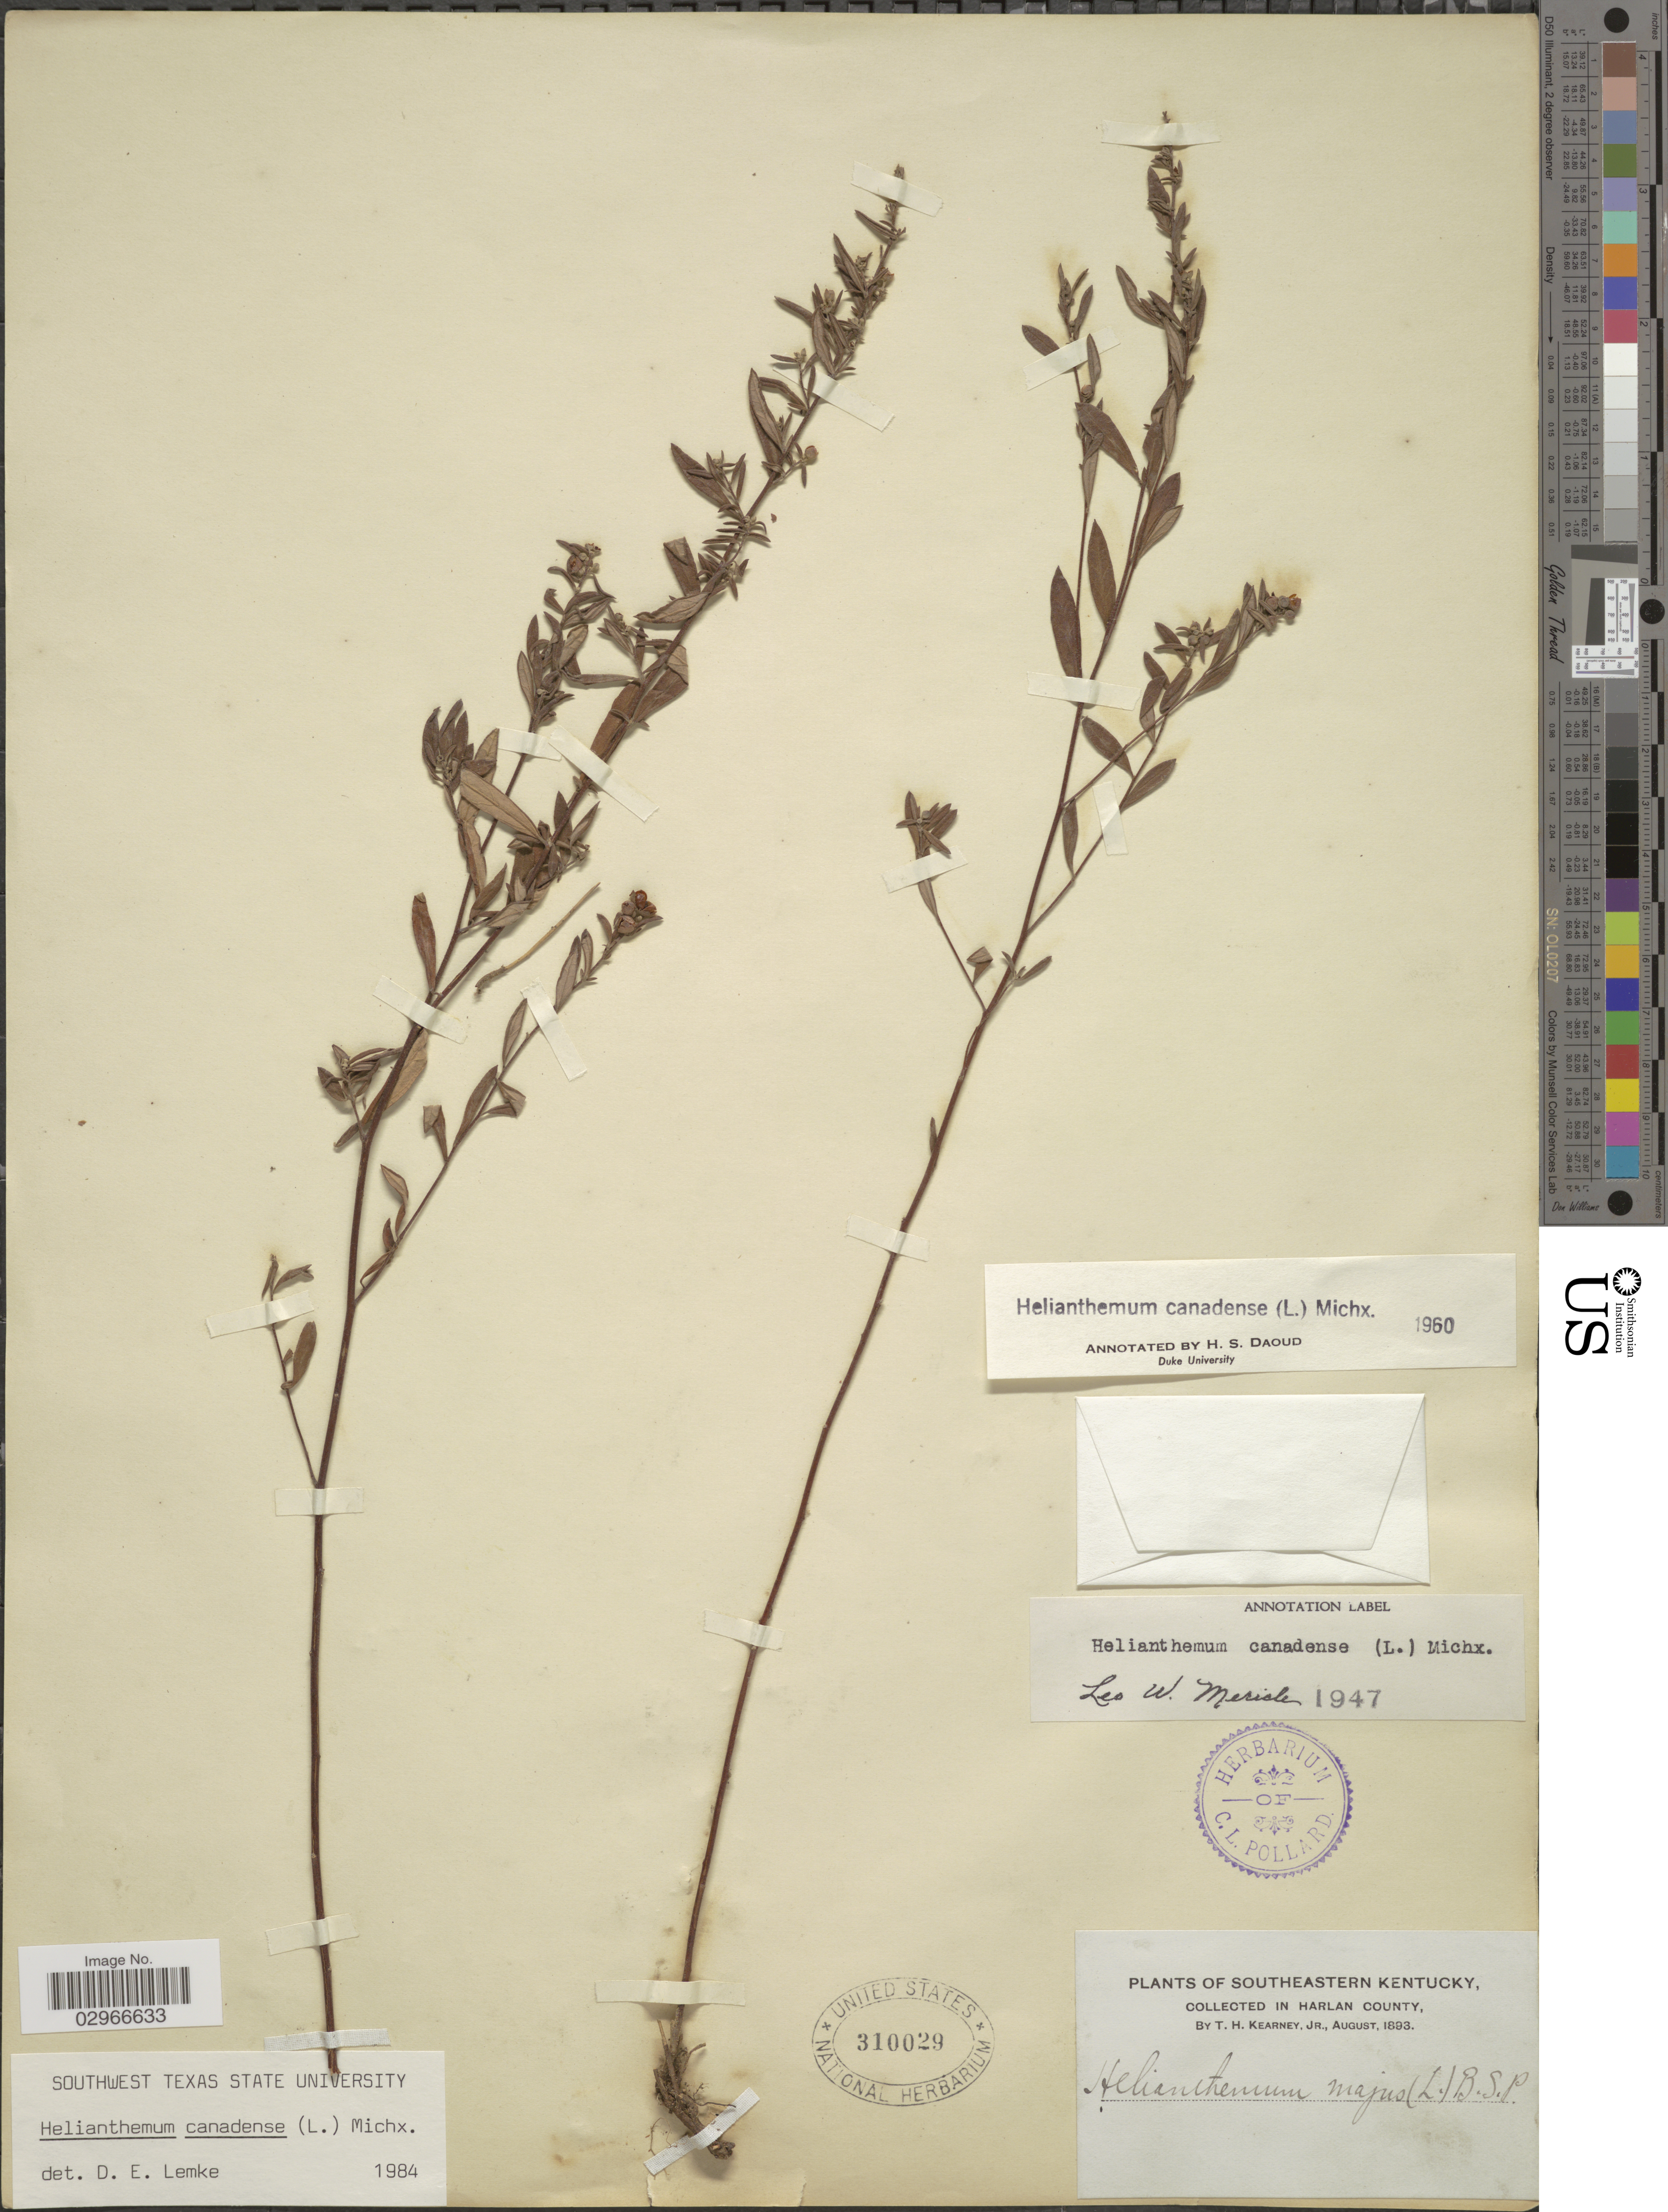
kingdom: Plantae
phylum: Tracheophyta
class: Magnoliopsida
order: Malvales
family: Cistaceae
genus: Helianthemum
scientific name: Helianthemum canadense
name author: (L.) Michx.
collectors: T. H. Kearney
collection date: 1893-08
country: United States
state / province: Kentucky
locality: Southeastern Kentucky, in Harlan County.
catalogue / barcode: US 310029